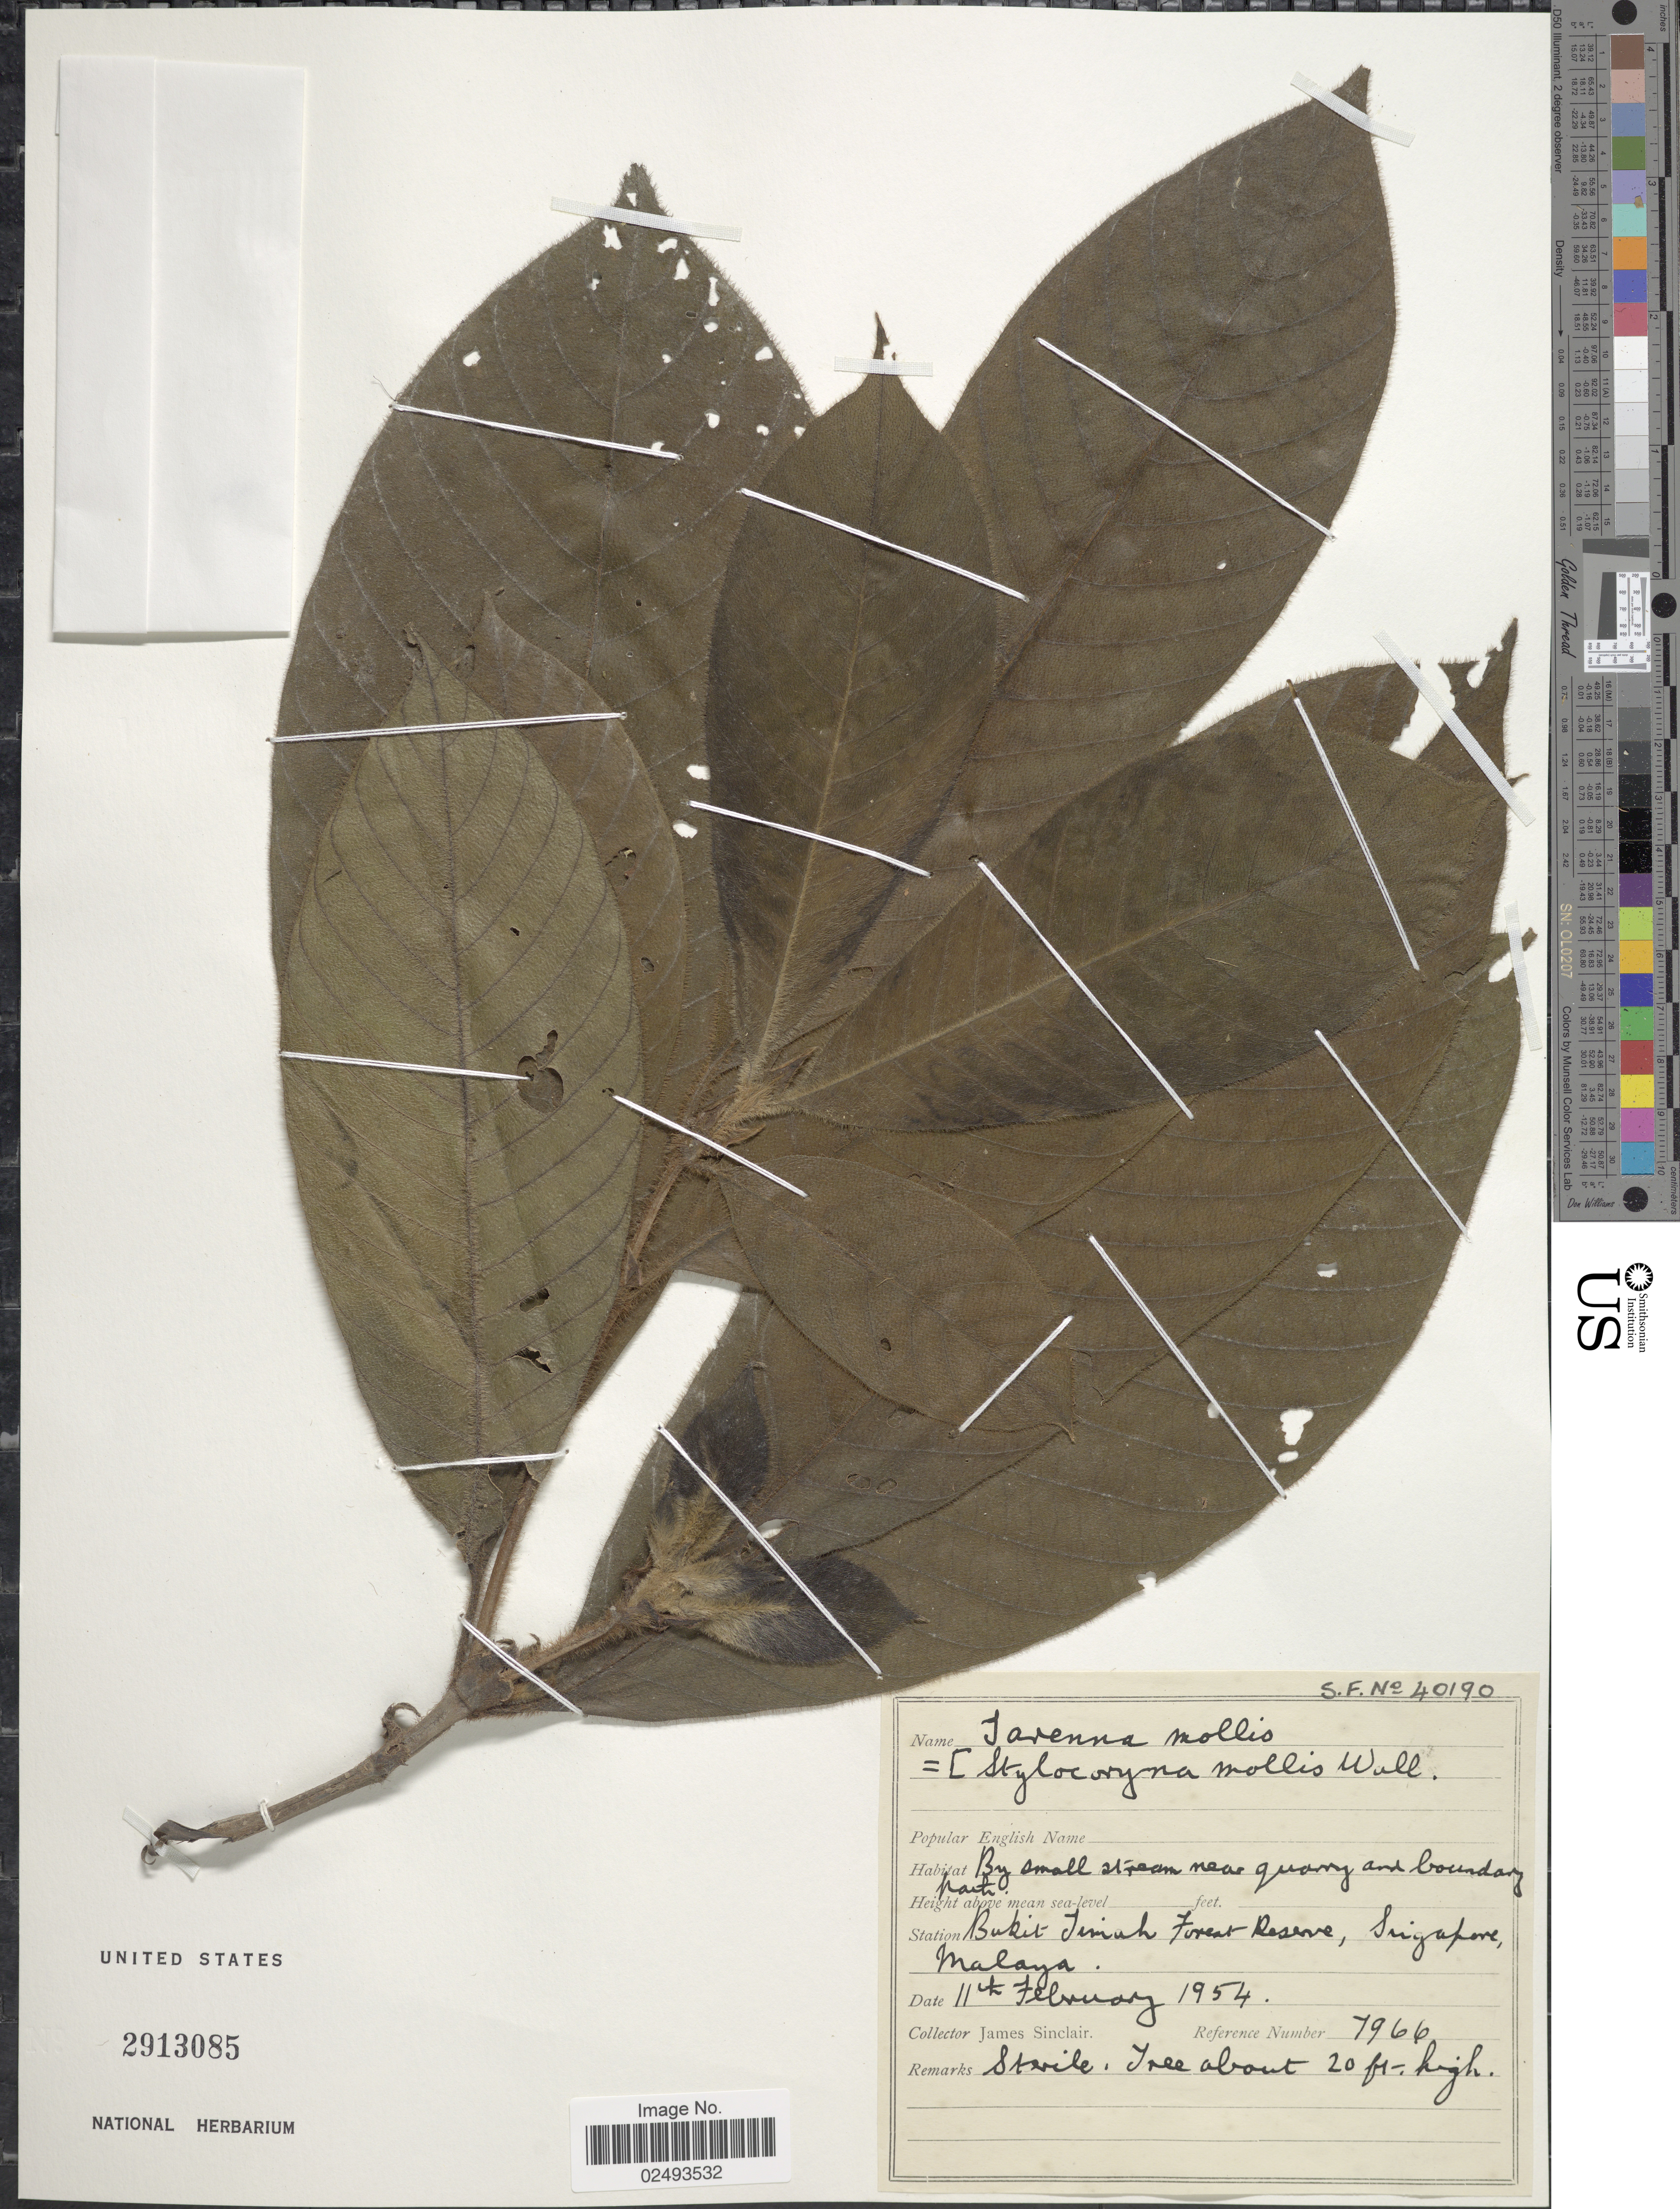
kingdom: Plantae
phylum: Tracheophyta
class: Magnoliopsida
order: Gentianales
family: Rubiaceae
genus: Tarenna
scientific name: Tarenna mollis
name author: (Wall. ex Hook. f.) B.L. Rob.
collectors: J. Sinclair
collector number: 7966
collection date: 1954-02-11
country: Singapore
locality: Bukit Timah Forest Reserve, Malaya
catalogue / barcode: US 2913085